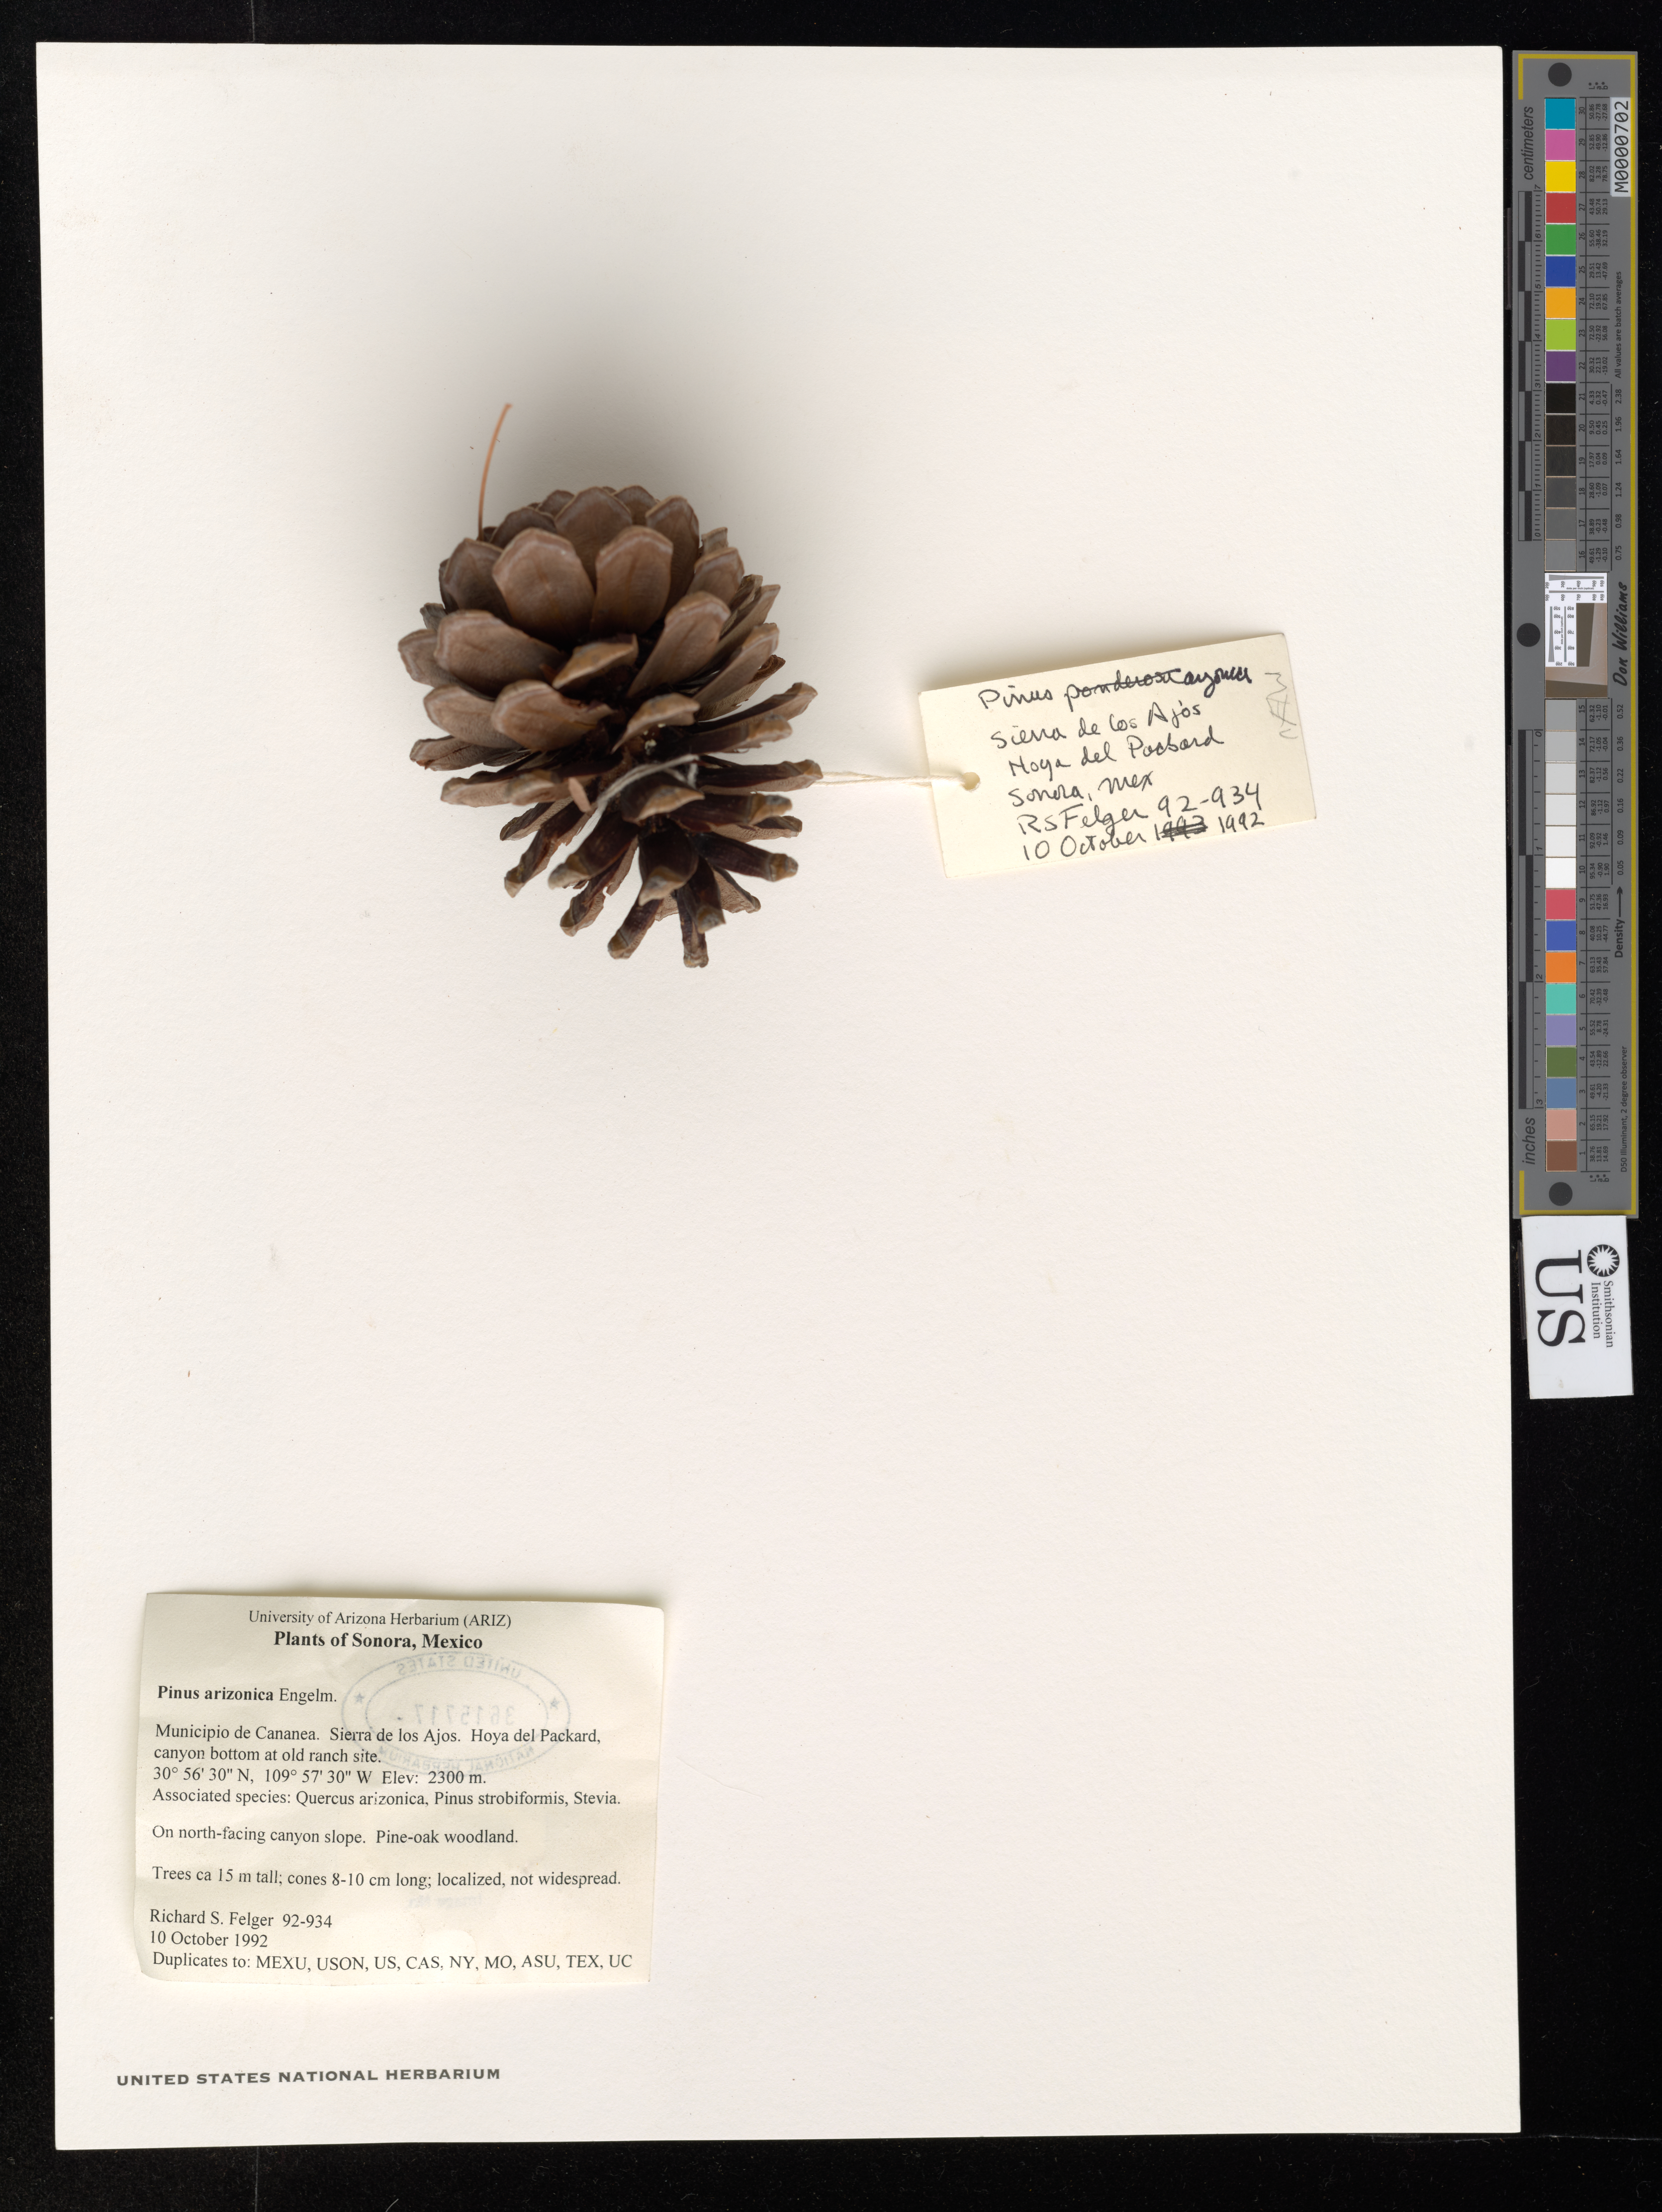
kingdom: Plantae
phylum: Tracheophyta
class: Pinopsida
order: Pinales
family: Pinaceae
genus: Pinus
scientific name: Pinus arizonica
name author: Engelm.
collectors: R. S. Felger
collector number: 92-934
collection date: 1992-10-10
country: Mexico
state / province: Sonora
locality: Municipio de Cananea. Sierra de los Ajos. Hoya del Parckad, canyon bottom at old rance site.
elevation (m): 2300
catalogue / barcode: US 3615717